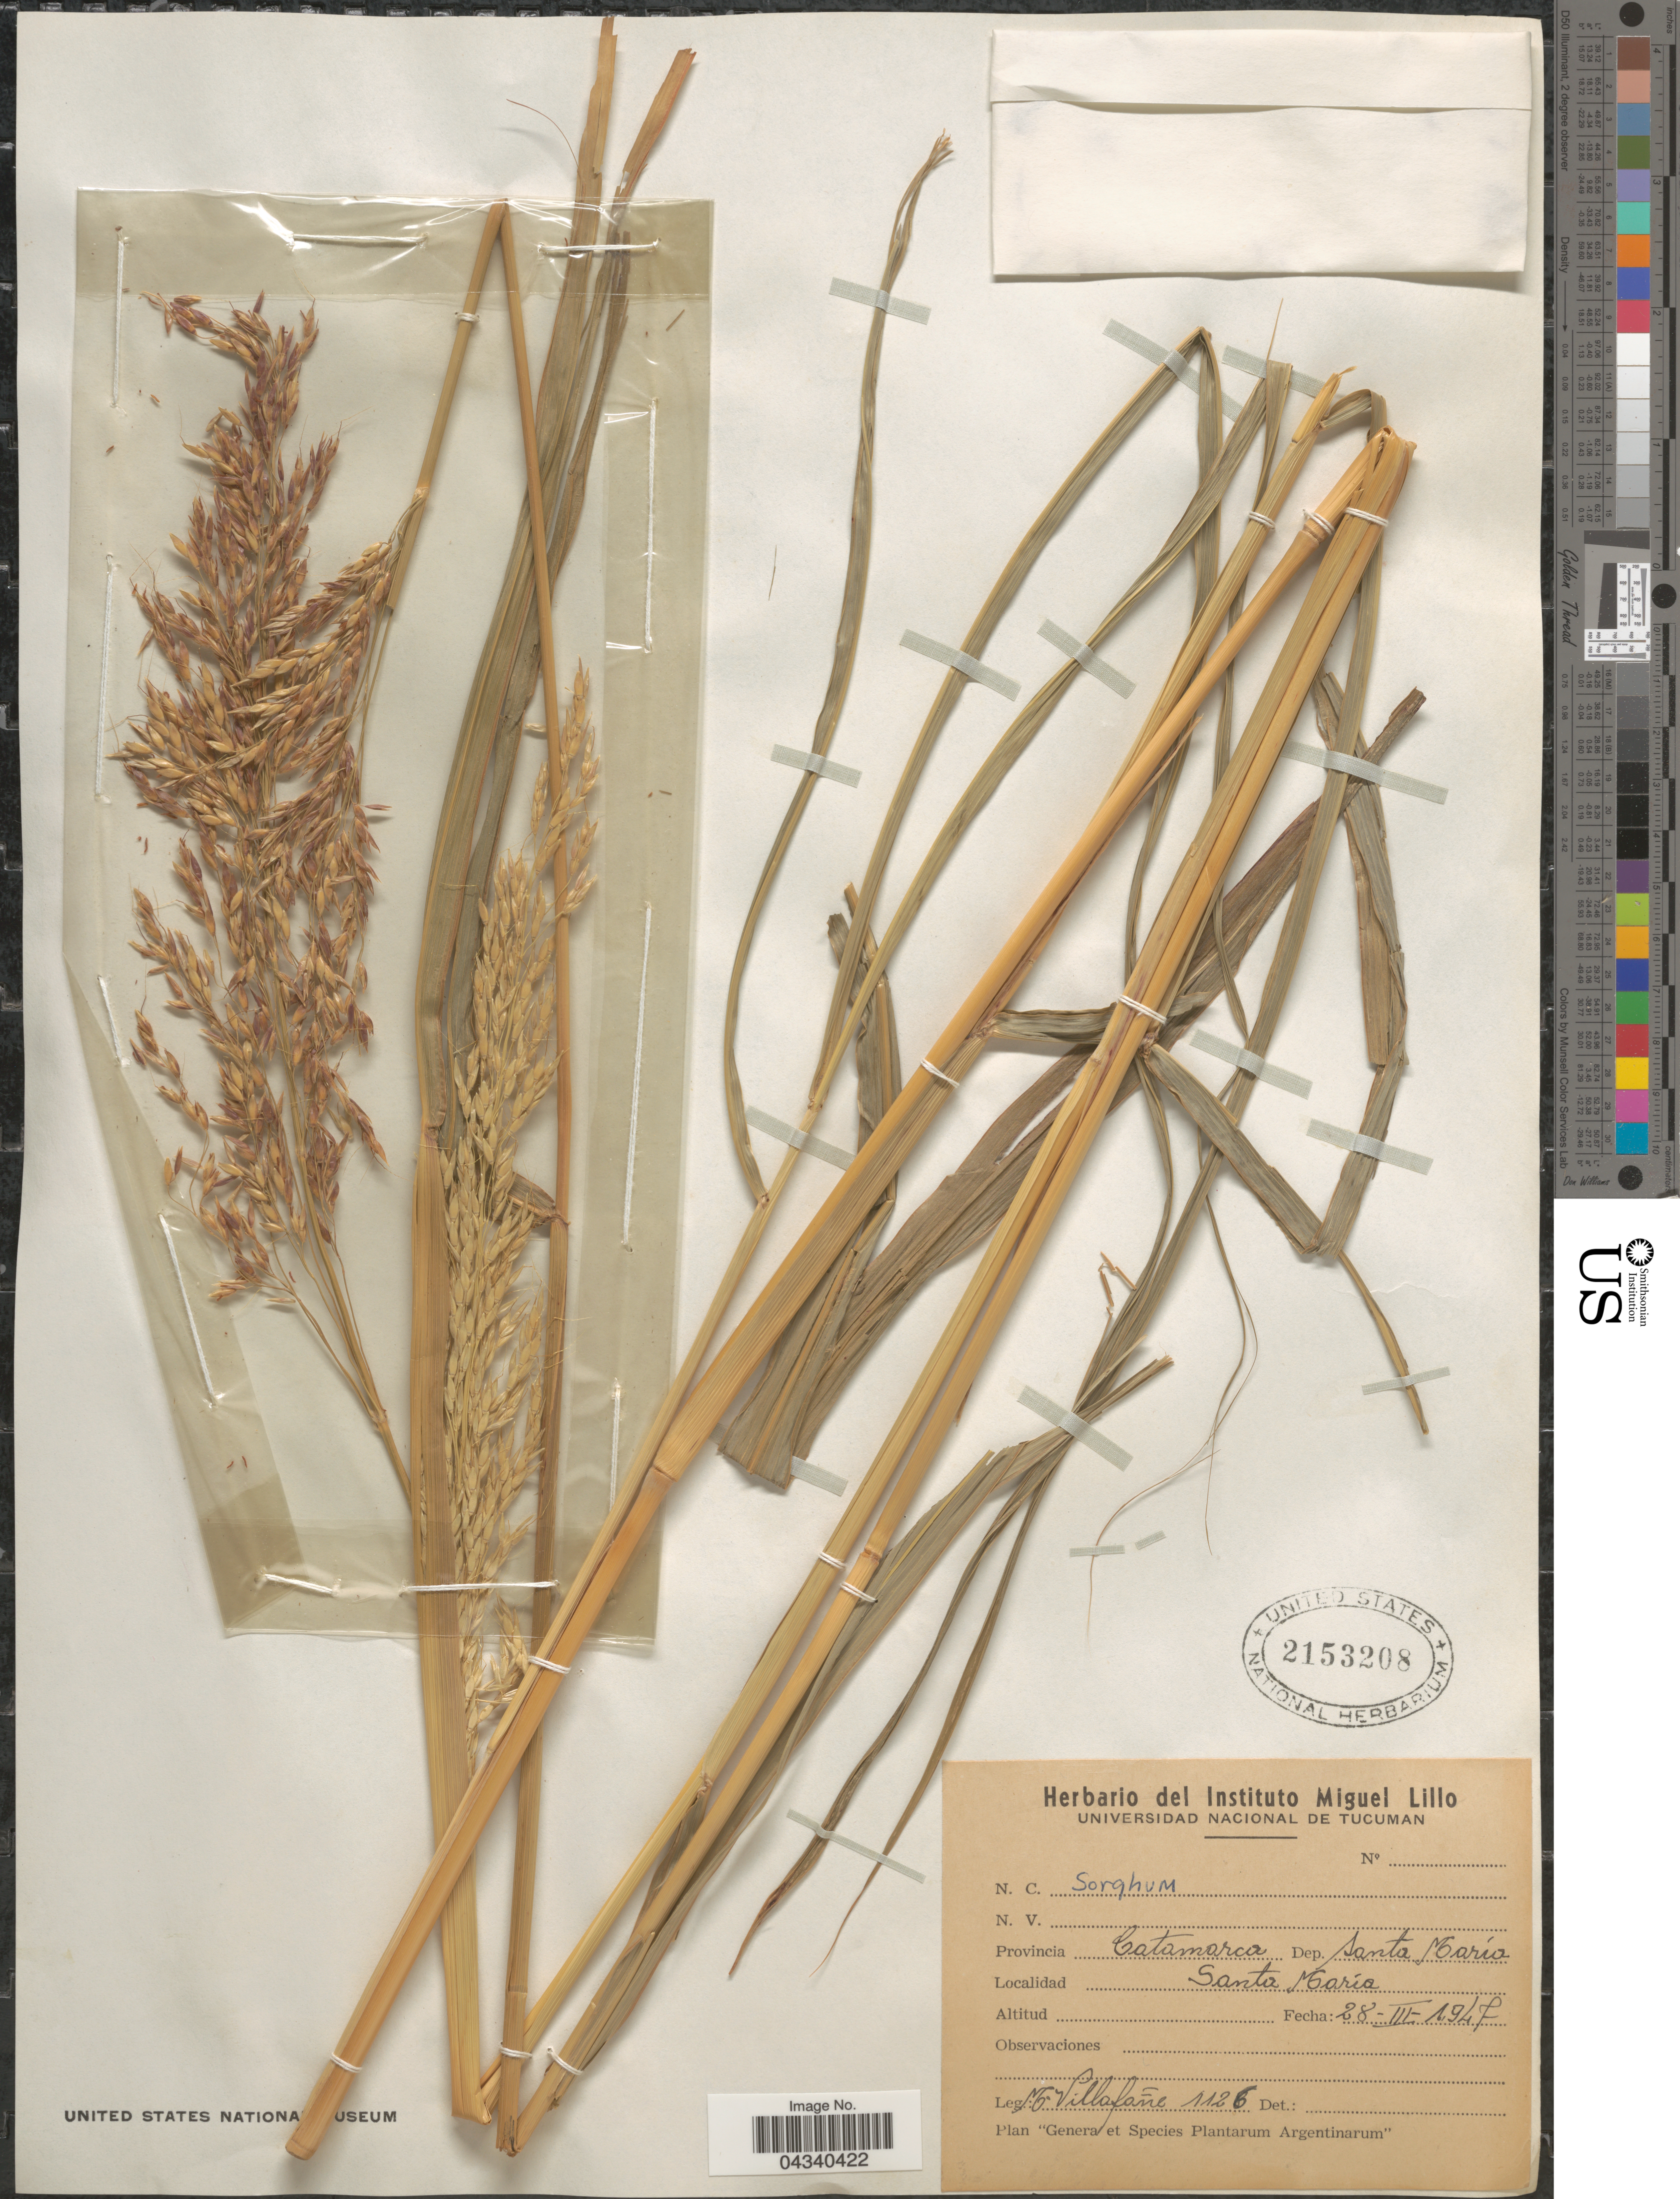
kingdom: Plantae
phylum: Tracheophyta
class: Liliopsida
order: Poales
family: Poaceae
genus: Sorghum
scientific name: Sorghum sp.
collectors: M. Villafane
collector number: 1126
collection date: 1947-03-28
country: Argentina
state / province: Catamarca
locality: Dep. Santa María. Santa María.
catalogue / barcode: US 2153208